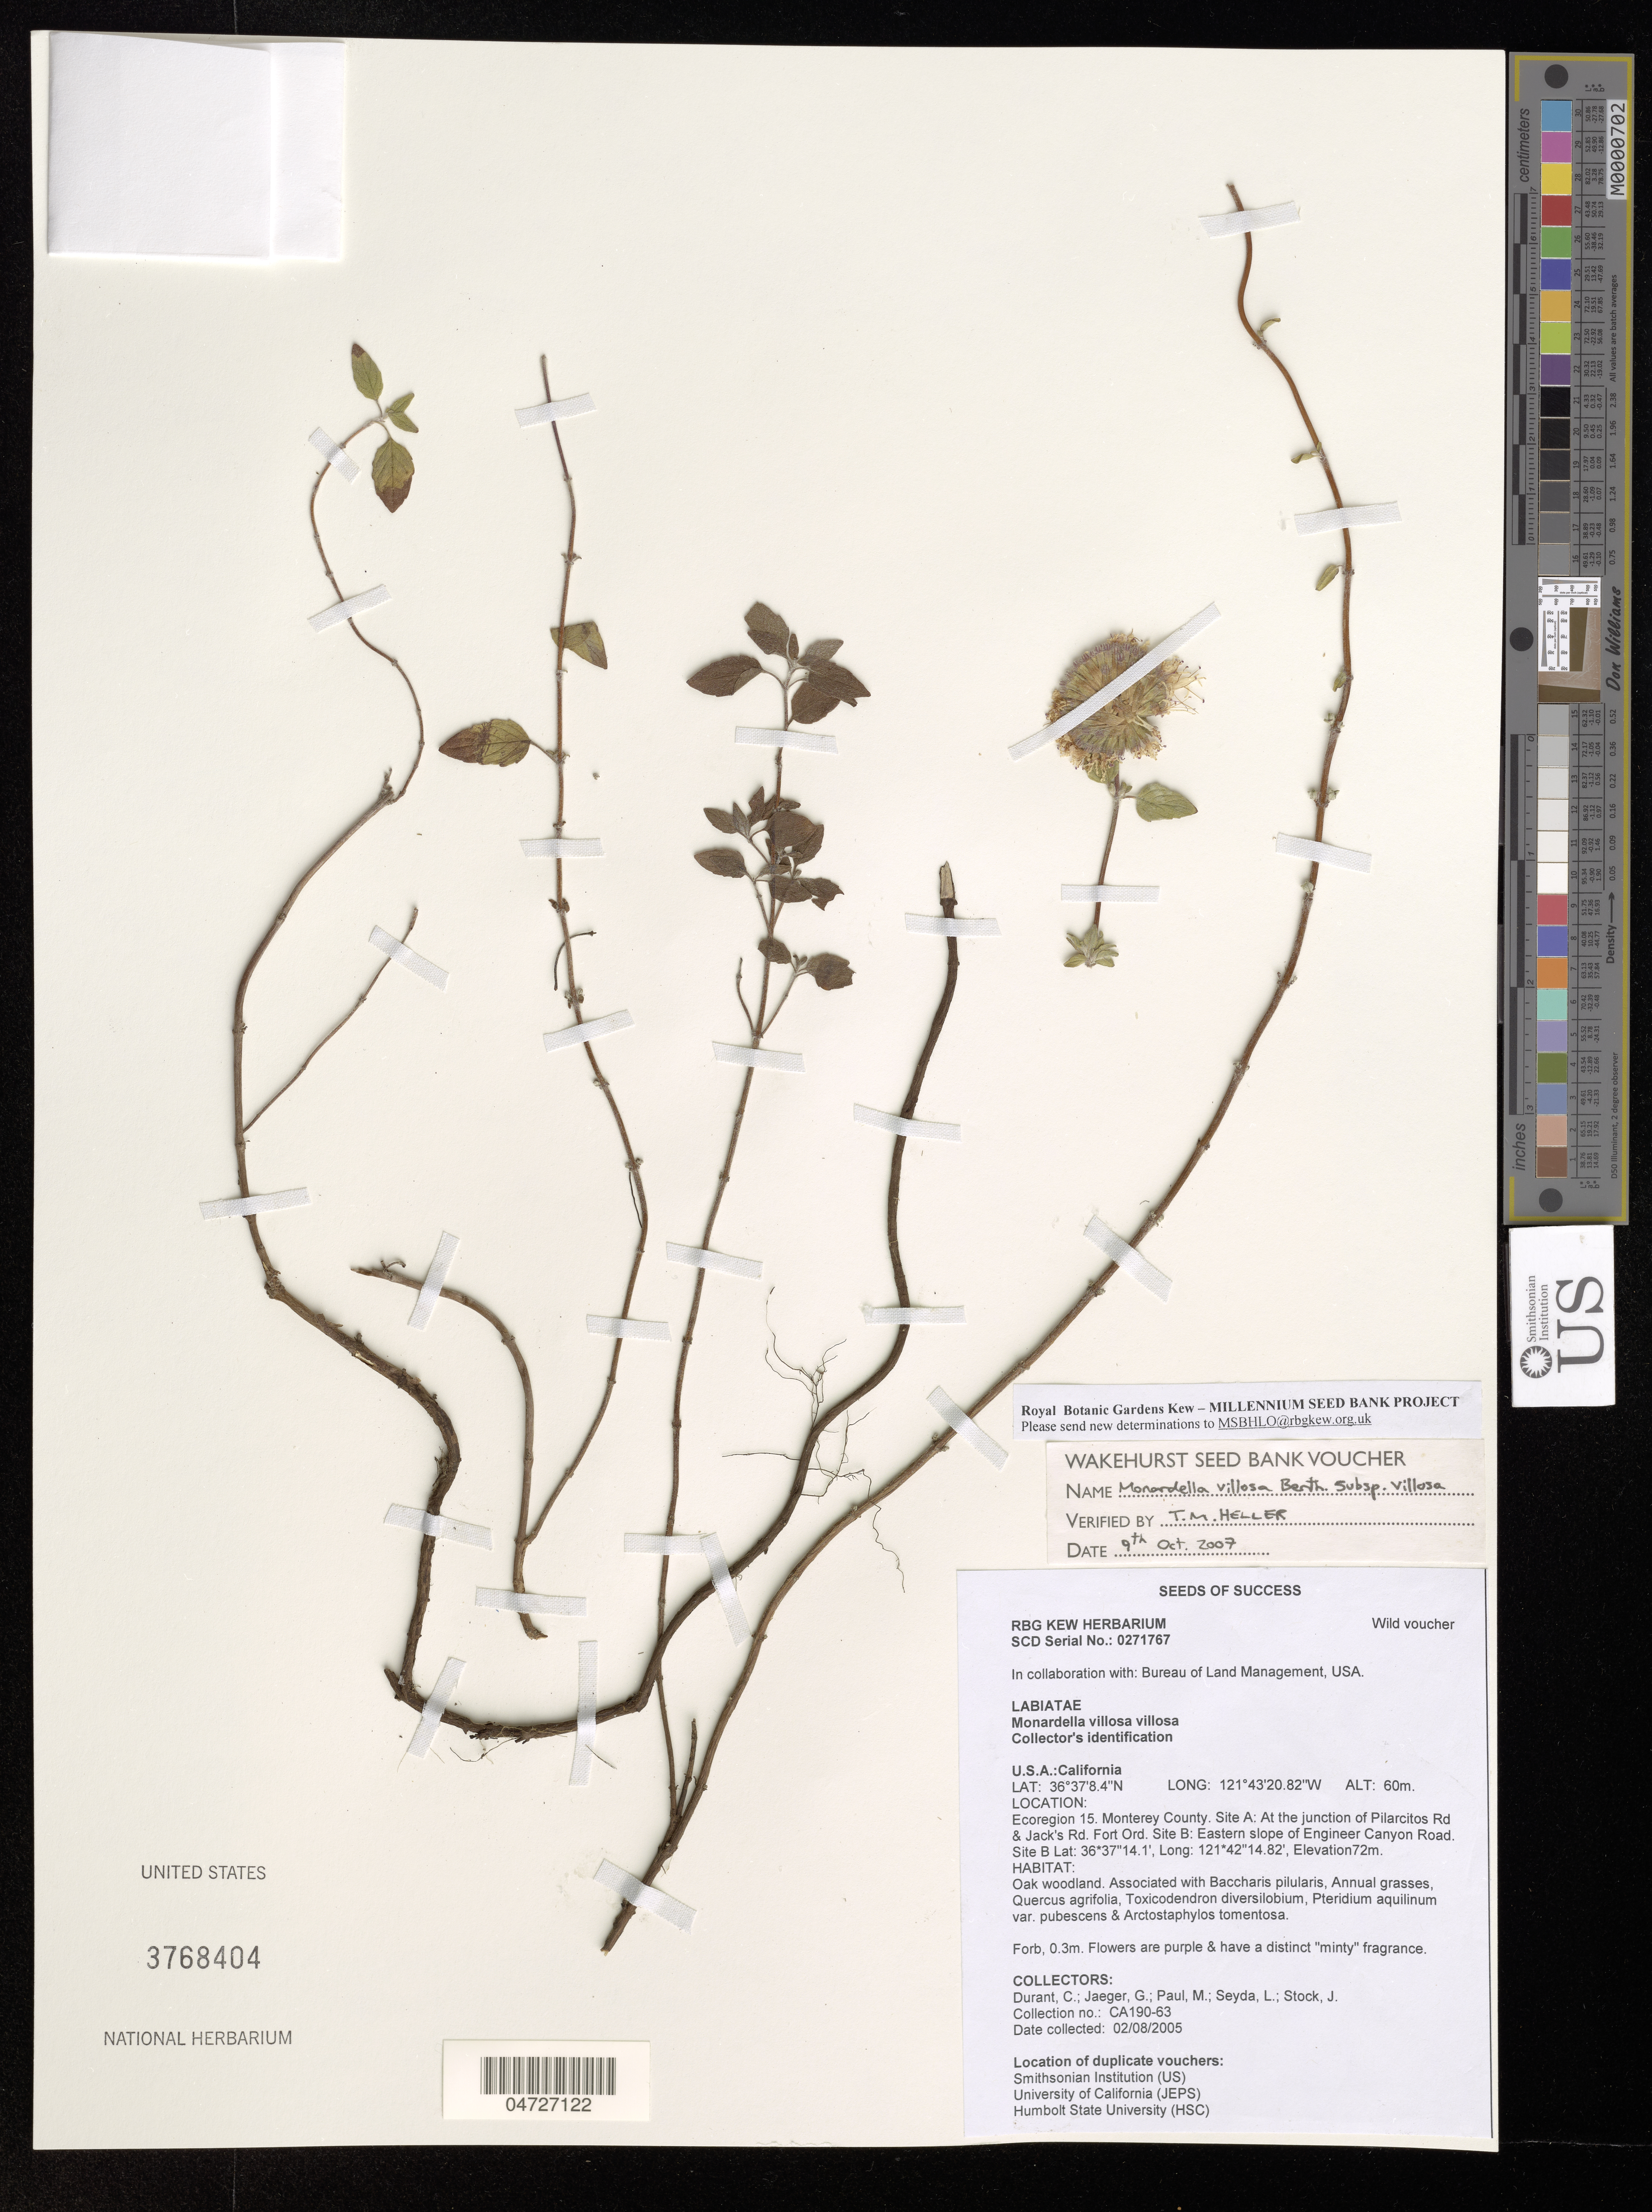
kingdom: Plantae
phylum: Tracheophyta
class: Magnoliopsida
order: Lamiales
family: Lamiaceae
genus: Monardella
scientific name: Monardella villosa subsp. villosa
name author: Benth.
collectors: C. Durant, G. Jaeger, M. Paul, L. Seyda & J. Stock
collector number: CA190-63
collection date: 2005-08-02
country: United States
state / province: California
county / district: Monterey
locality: Ecoregion 15. Monterey County. Site A: At the junction of Pilarcitos Rd & Jack's Rd. Fort Ord. Site B: Eastern slope of Engineer Canyon Road.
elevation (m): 60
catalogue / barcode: US 3768404